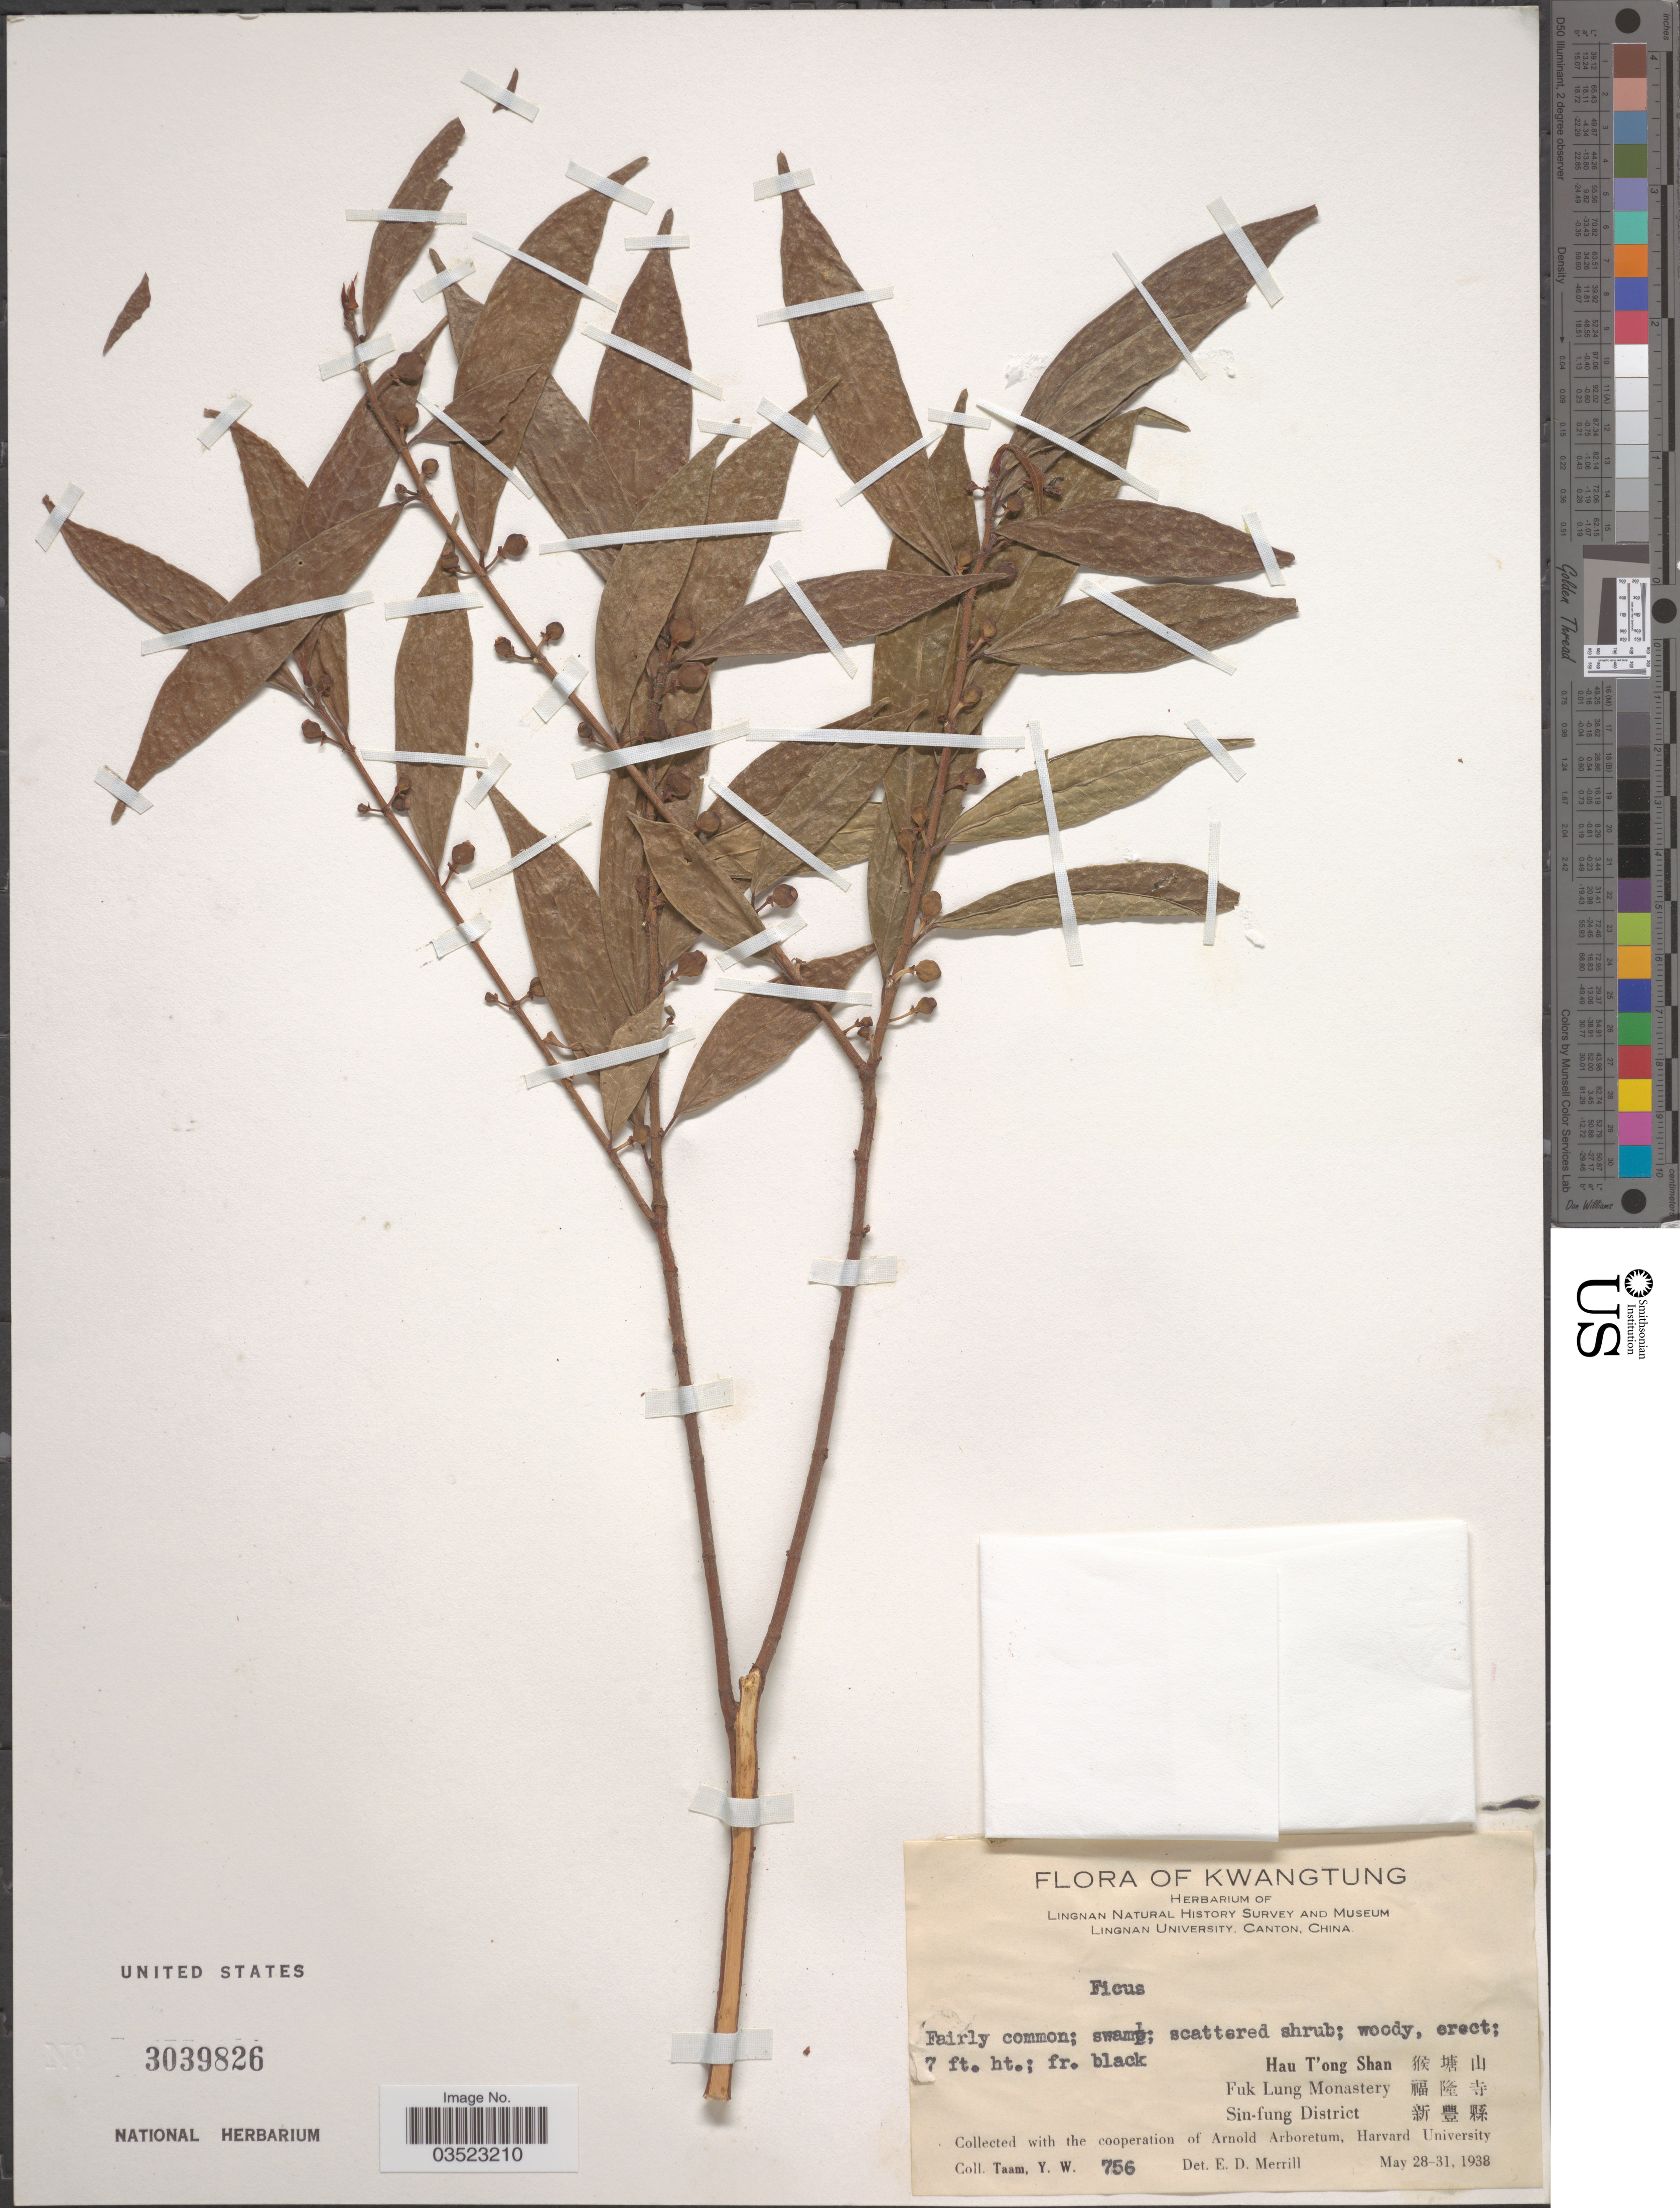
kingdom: Plantae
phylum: Tracheophyta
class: Magnoliopsida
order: Rosales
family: Moraceae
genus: Ficus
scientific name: Ficus sp.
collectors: Y. W. Taam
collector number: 756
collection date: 1938-05-28/1938-05-31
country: China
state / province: Guangdong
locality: Kwangtung. Lingnan Natural History Survey and Museum Lingnan University. Hau T'ong Shan [Foreign script] Fuk Lung Monastery [Foreign script] Sin-fung District [Foreign script].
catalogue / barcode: US 3039826